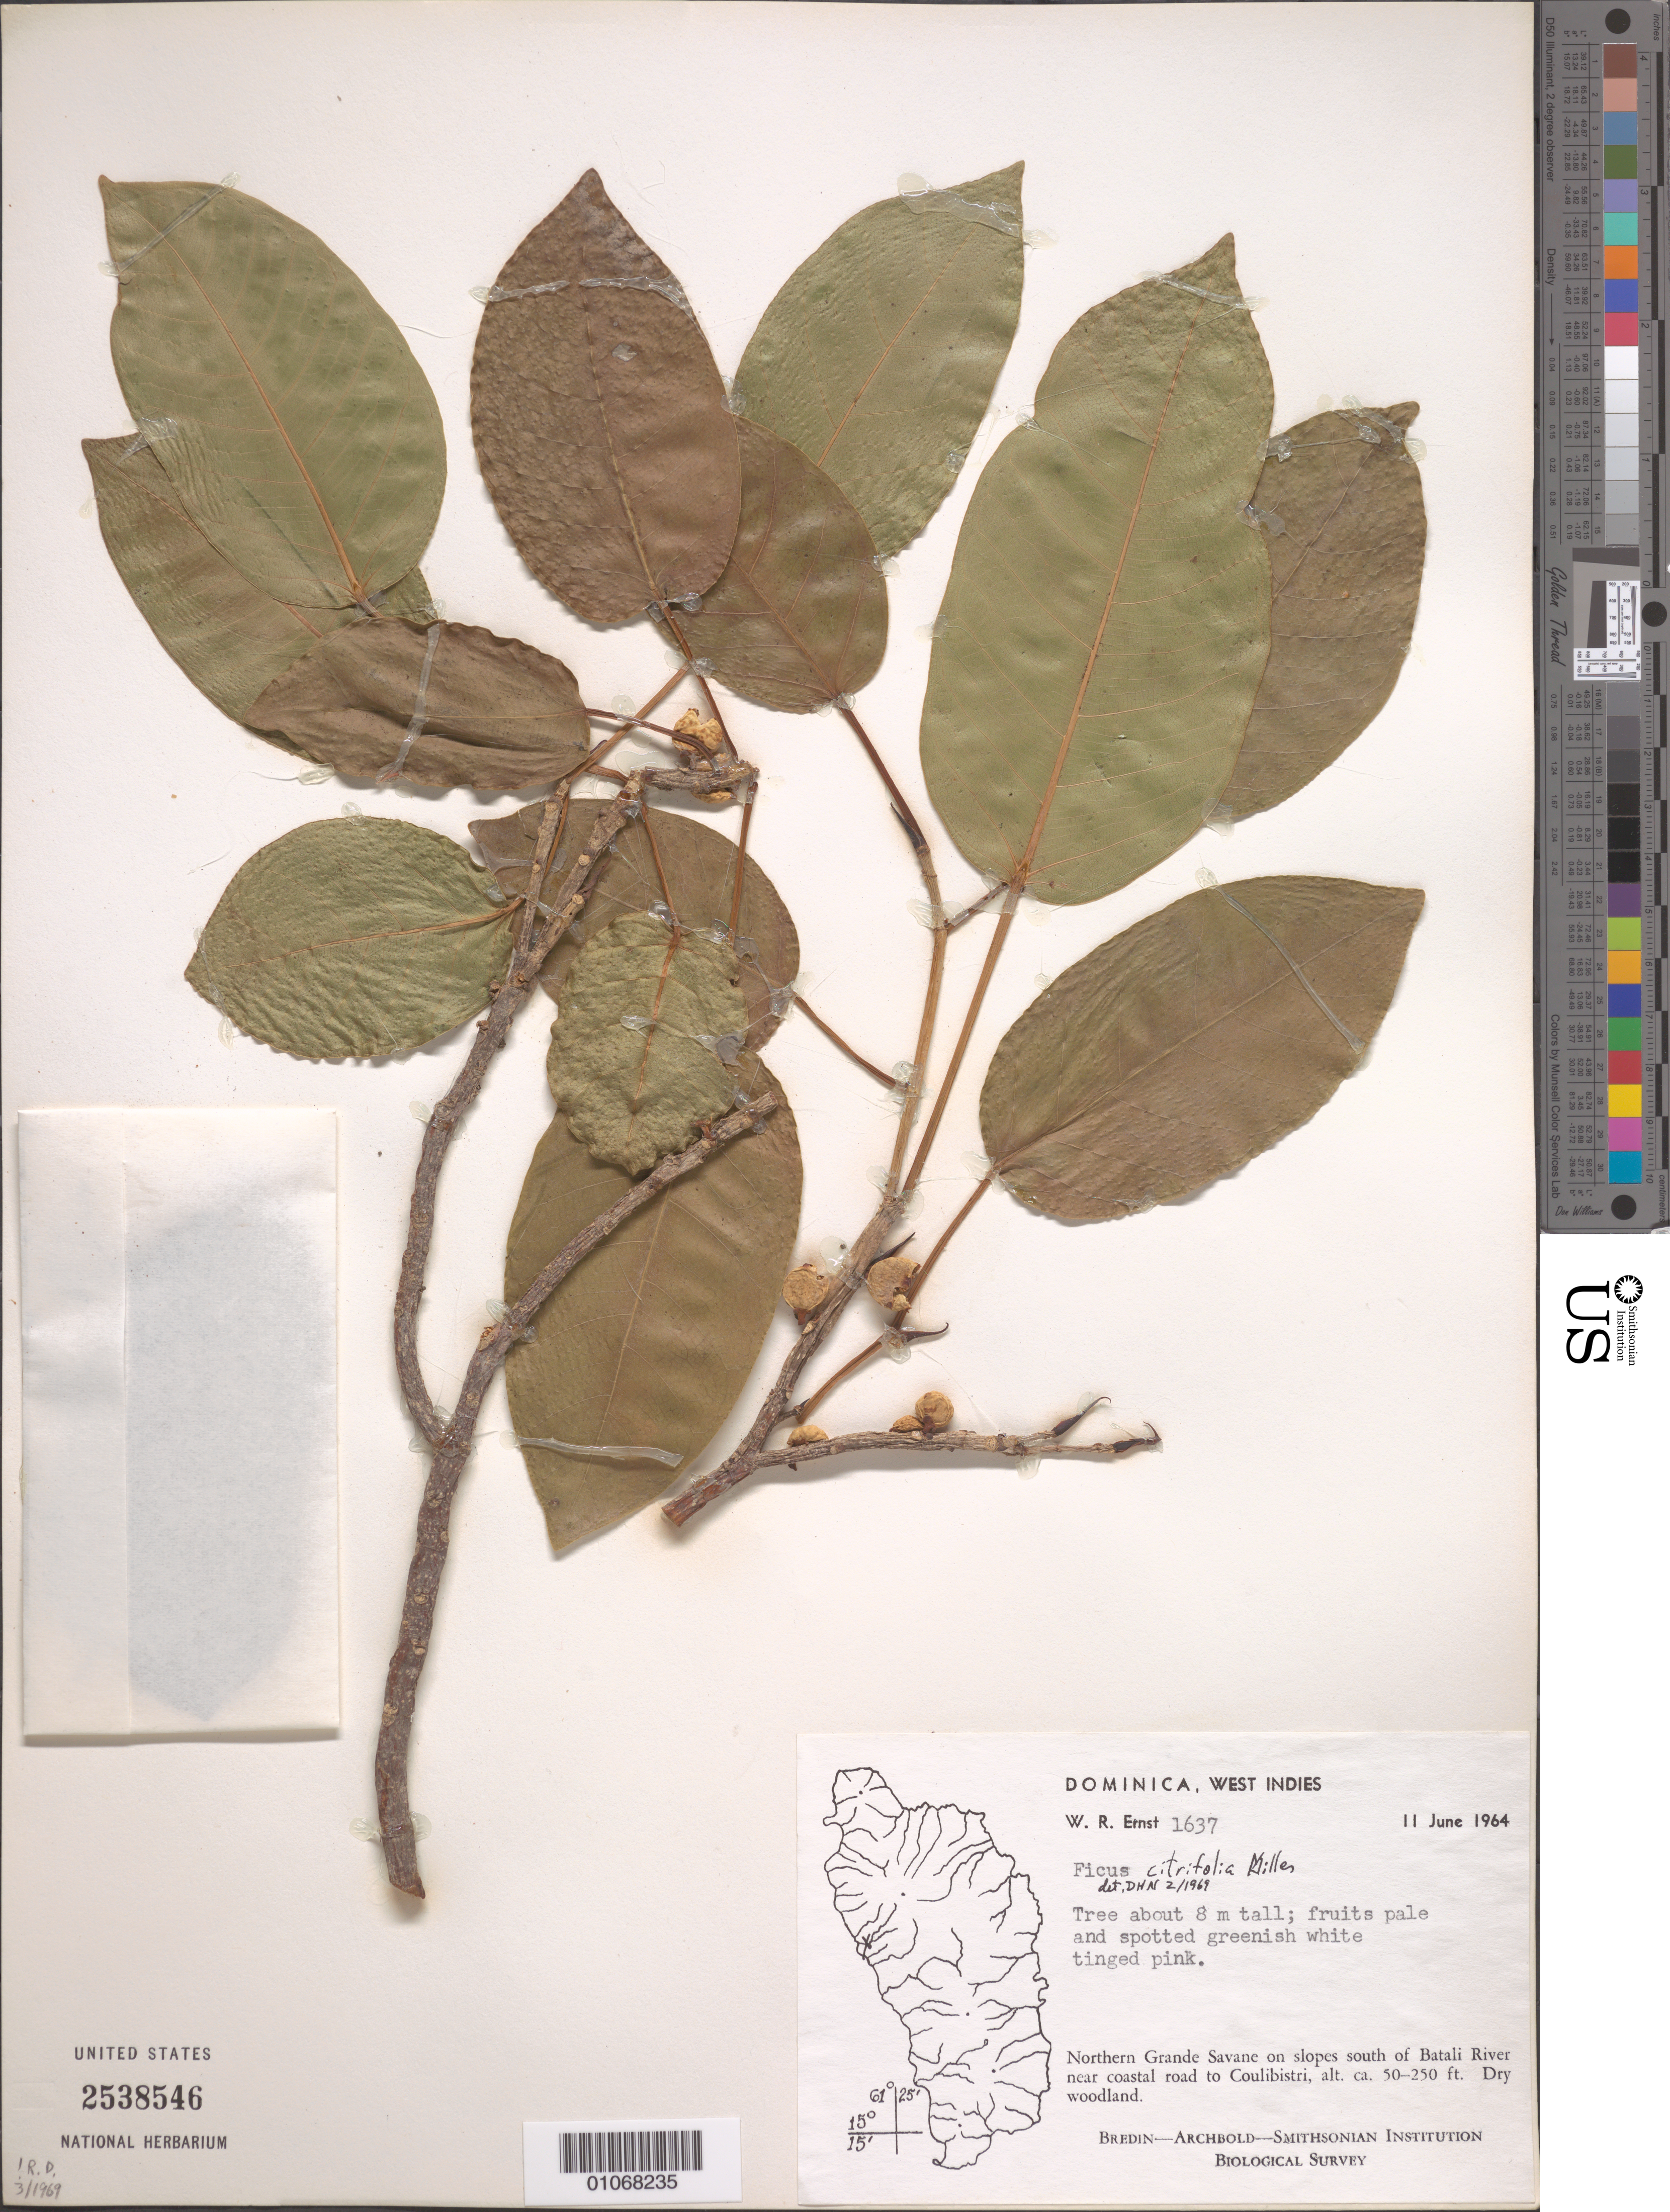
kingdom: Plantae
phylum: Tracheophyta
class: Magnoliopsida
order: Rosales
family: Moraceae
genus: Ficus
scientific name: Ficus citrifolia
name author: Mill.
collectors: W. R. Ernst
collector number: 1637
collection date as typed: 11 Jun 1964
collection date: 1964-06-11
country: Dominica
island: Dominica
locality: Northern Grande Savane on slopes south of batali river near coastal road to Coulibistri.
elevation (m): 15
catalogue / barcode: US 2538546